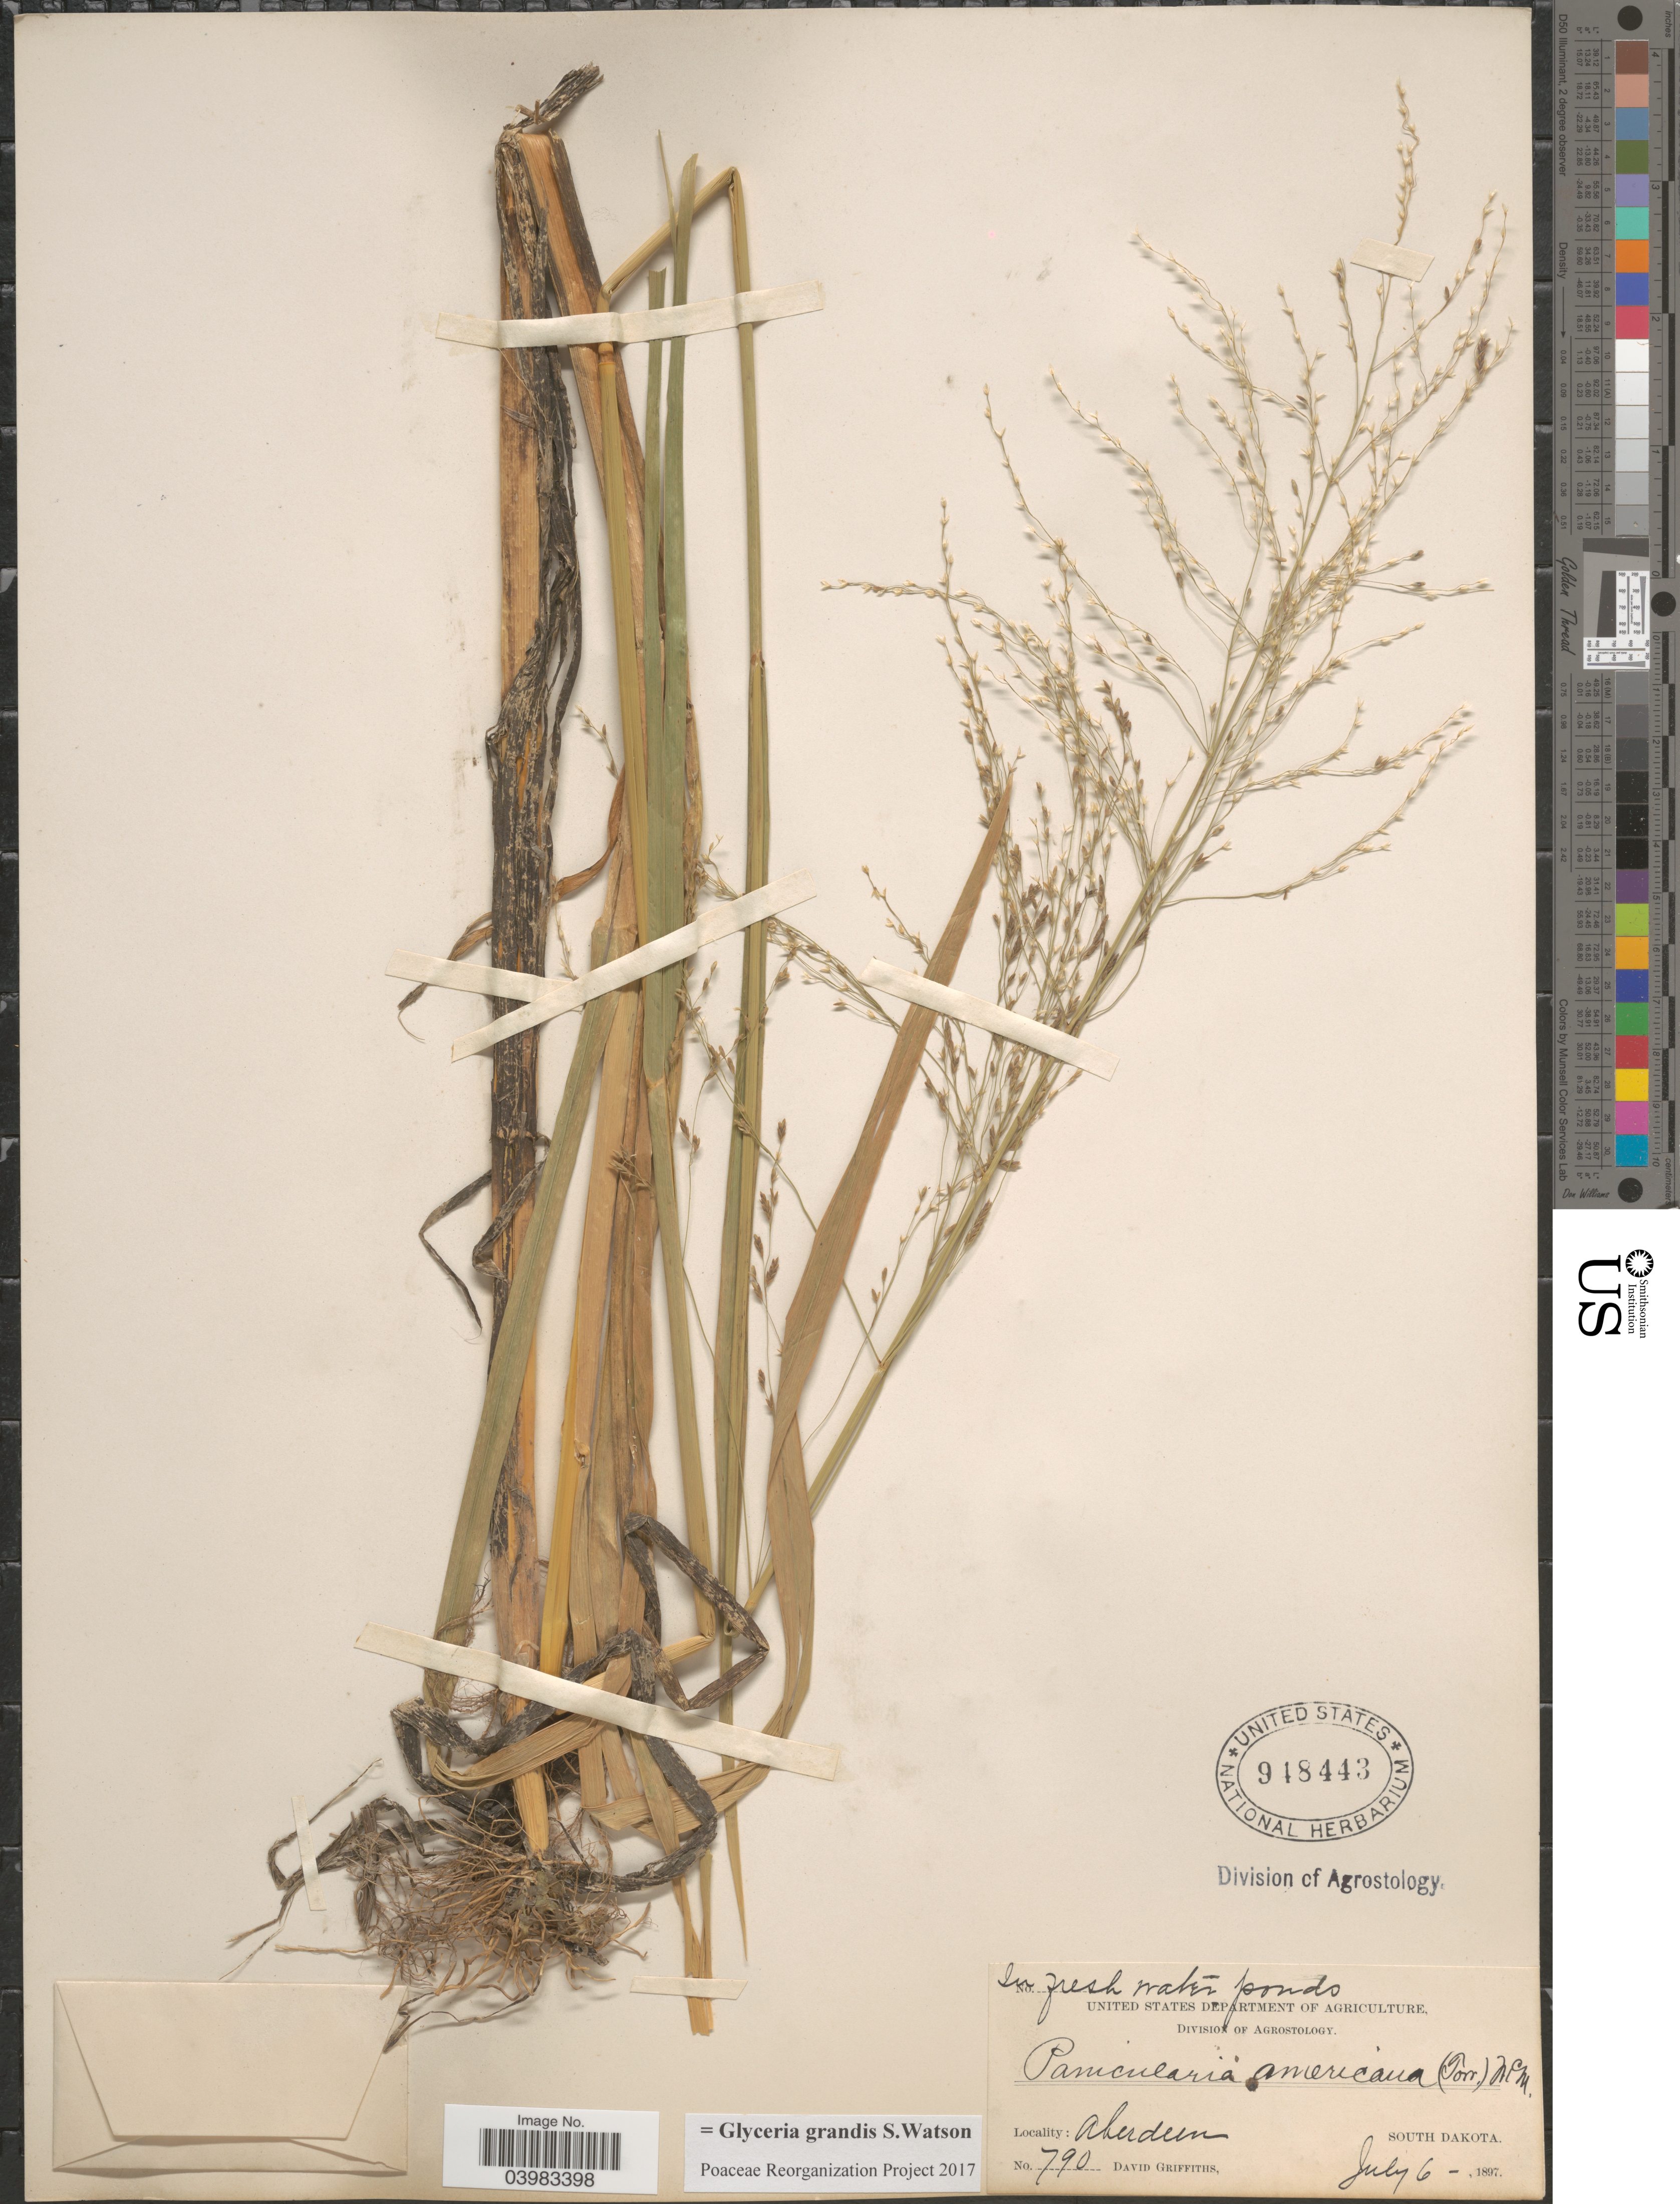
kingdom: Plantae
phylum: Tracheophyta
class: Liliopsida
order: Poales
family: Poaceae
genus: Glyceria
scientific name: Glyceria grandis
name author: S. Watson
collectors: D. Griffiths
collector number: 790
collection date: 1897-07-06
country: United States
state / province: South Dakota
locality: Aberdeen.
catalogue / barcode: US 948443